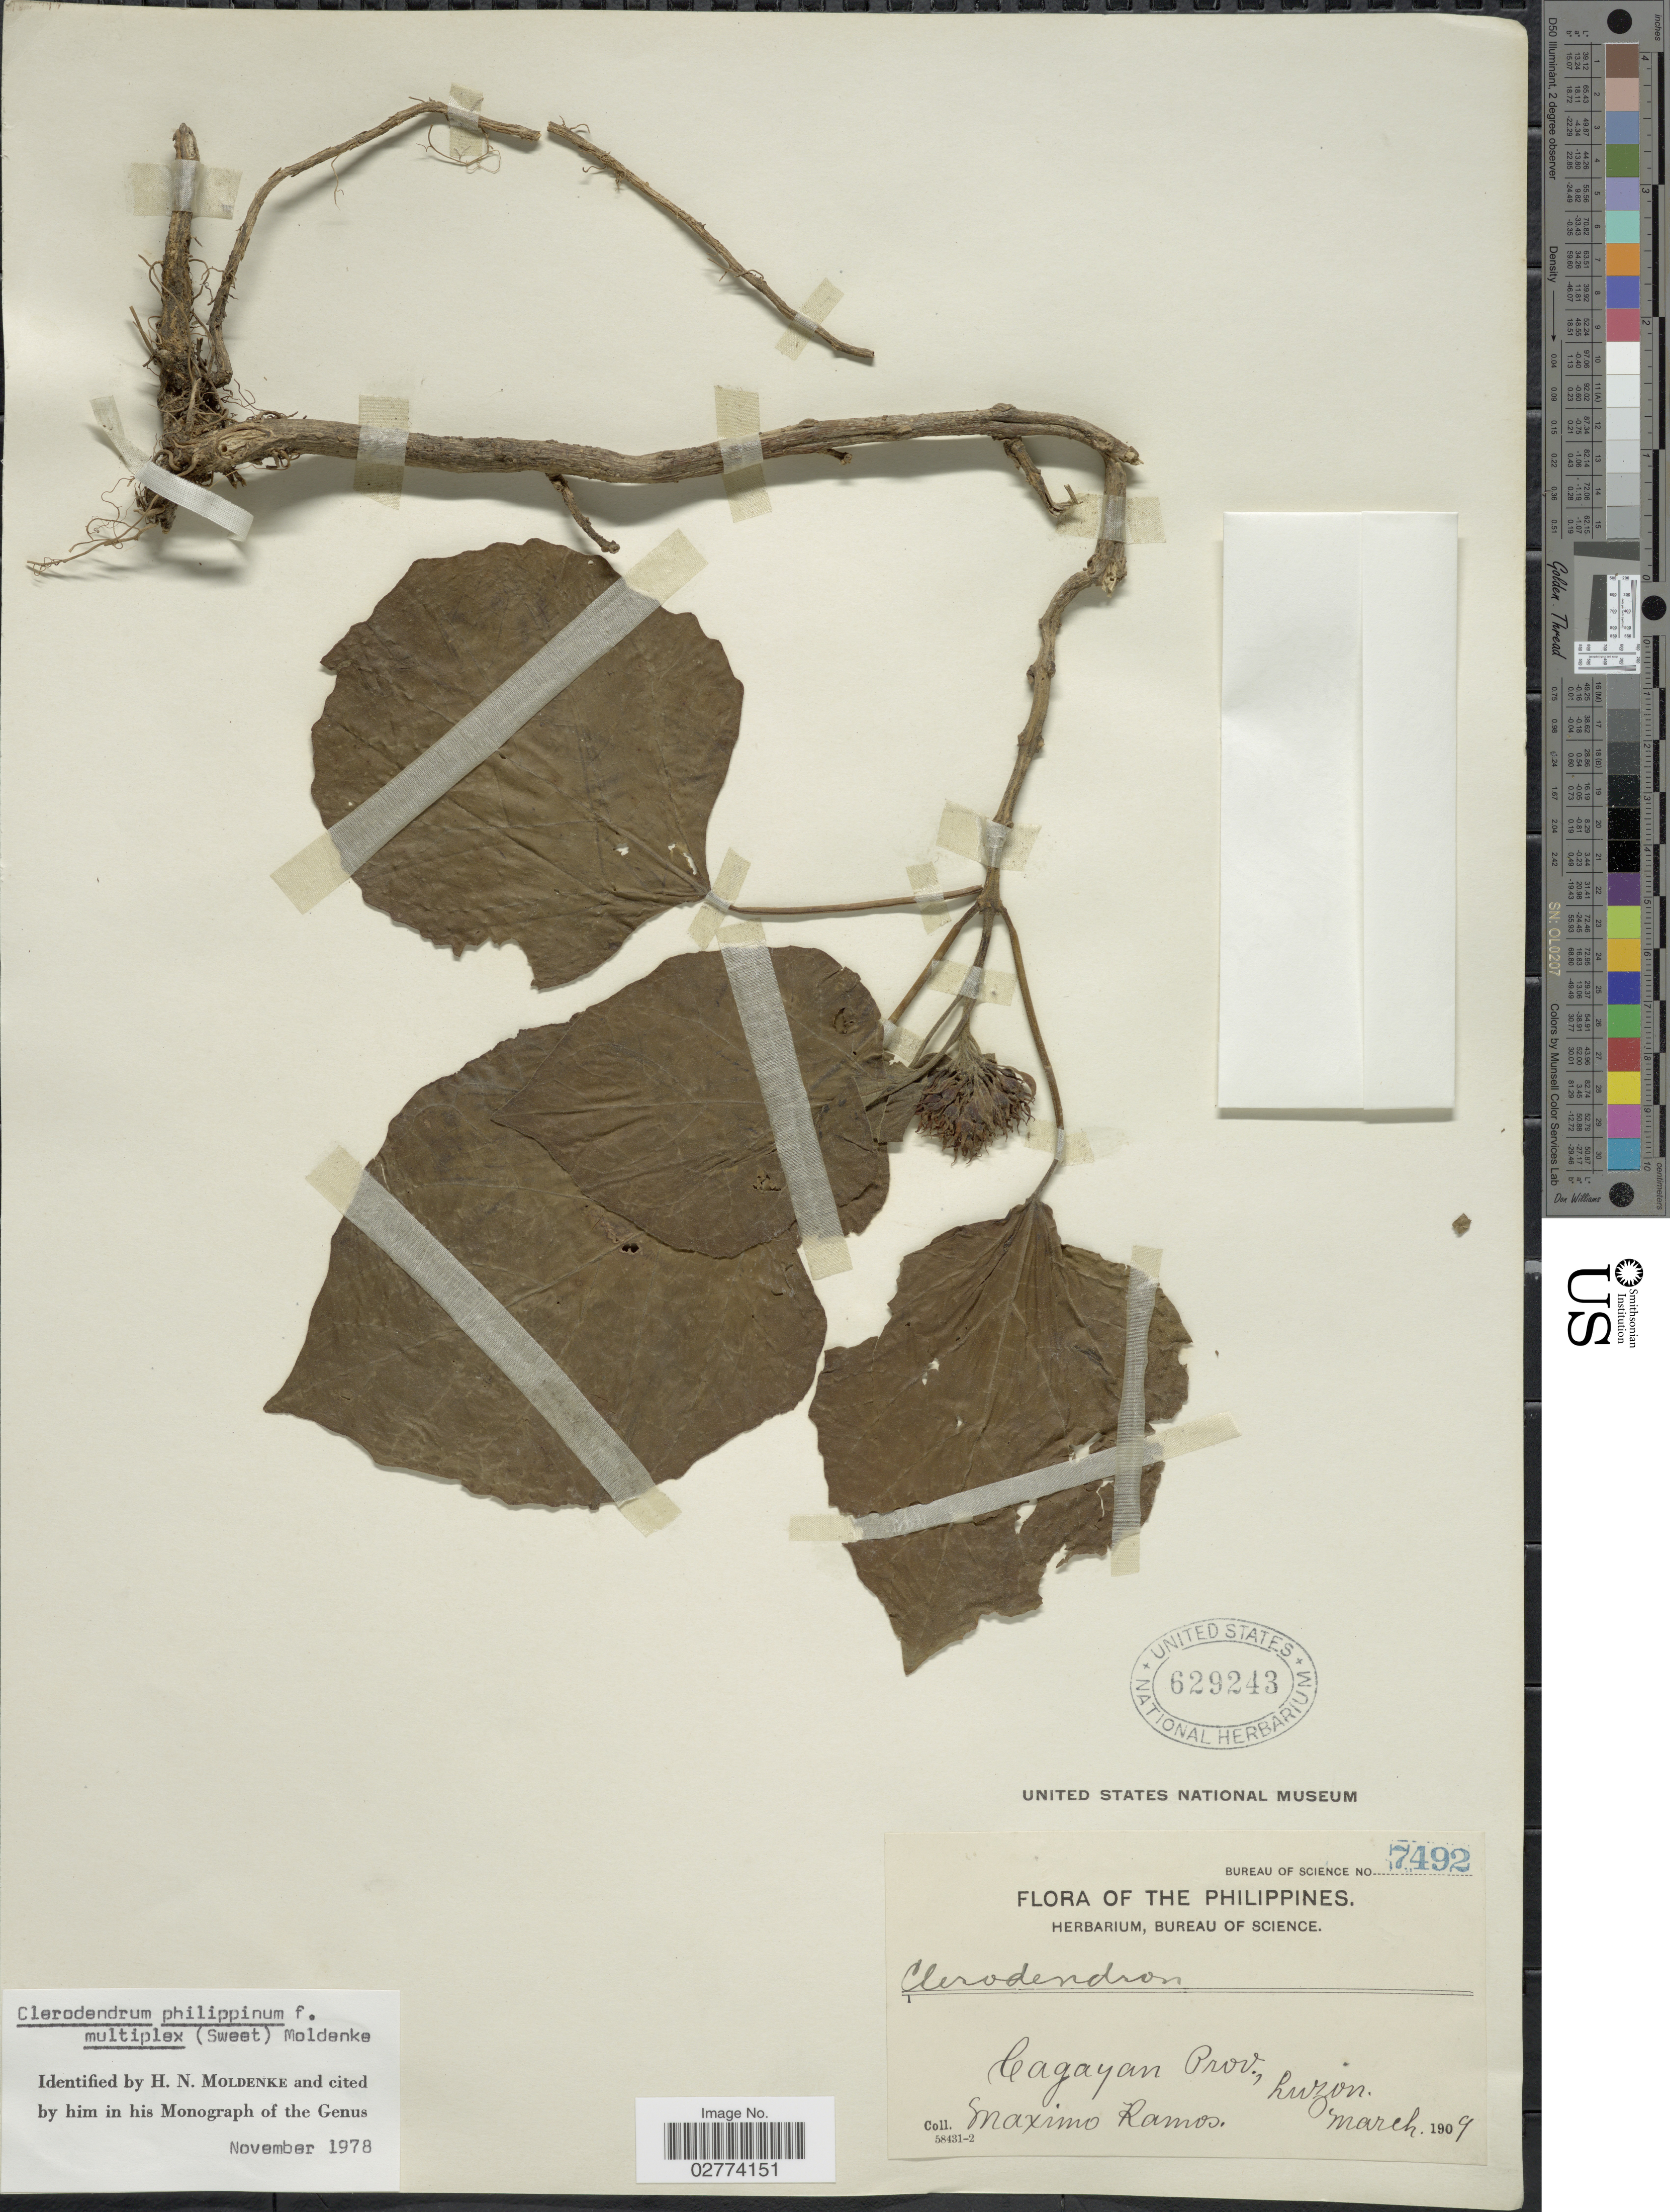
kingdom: Plantae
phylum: Tracheophyta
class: Magnoliopsida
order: Lamiales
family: Lamiaceae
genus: Clerodendrum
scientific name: Clerodendrum philippinum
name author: Schauer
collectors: M. Ramos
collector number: Bureau of Science 7492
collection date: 1909-03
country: Philippines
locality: Cagayan Prov., Luzon.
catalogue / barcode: US 629243